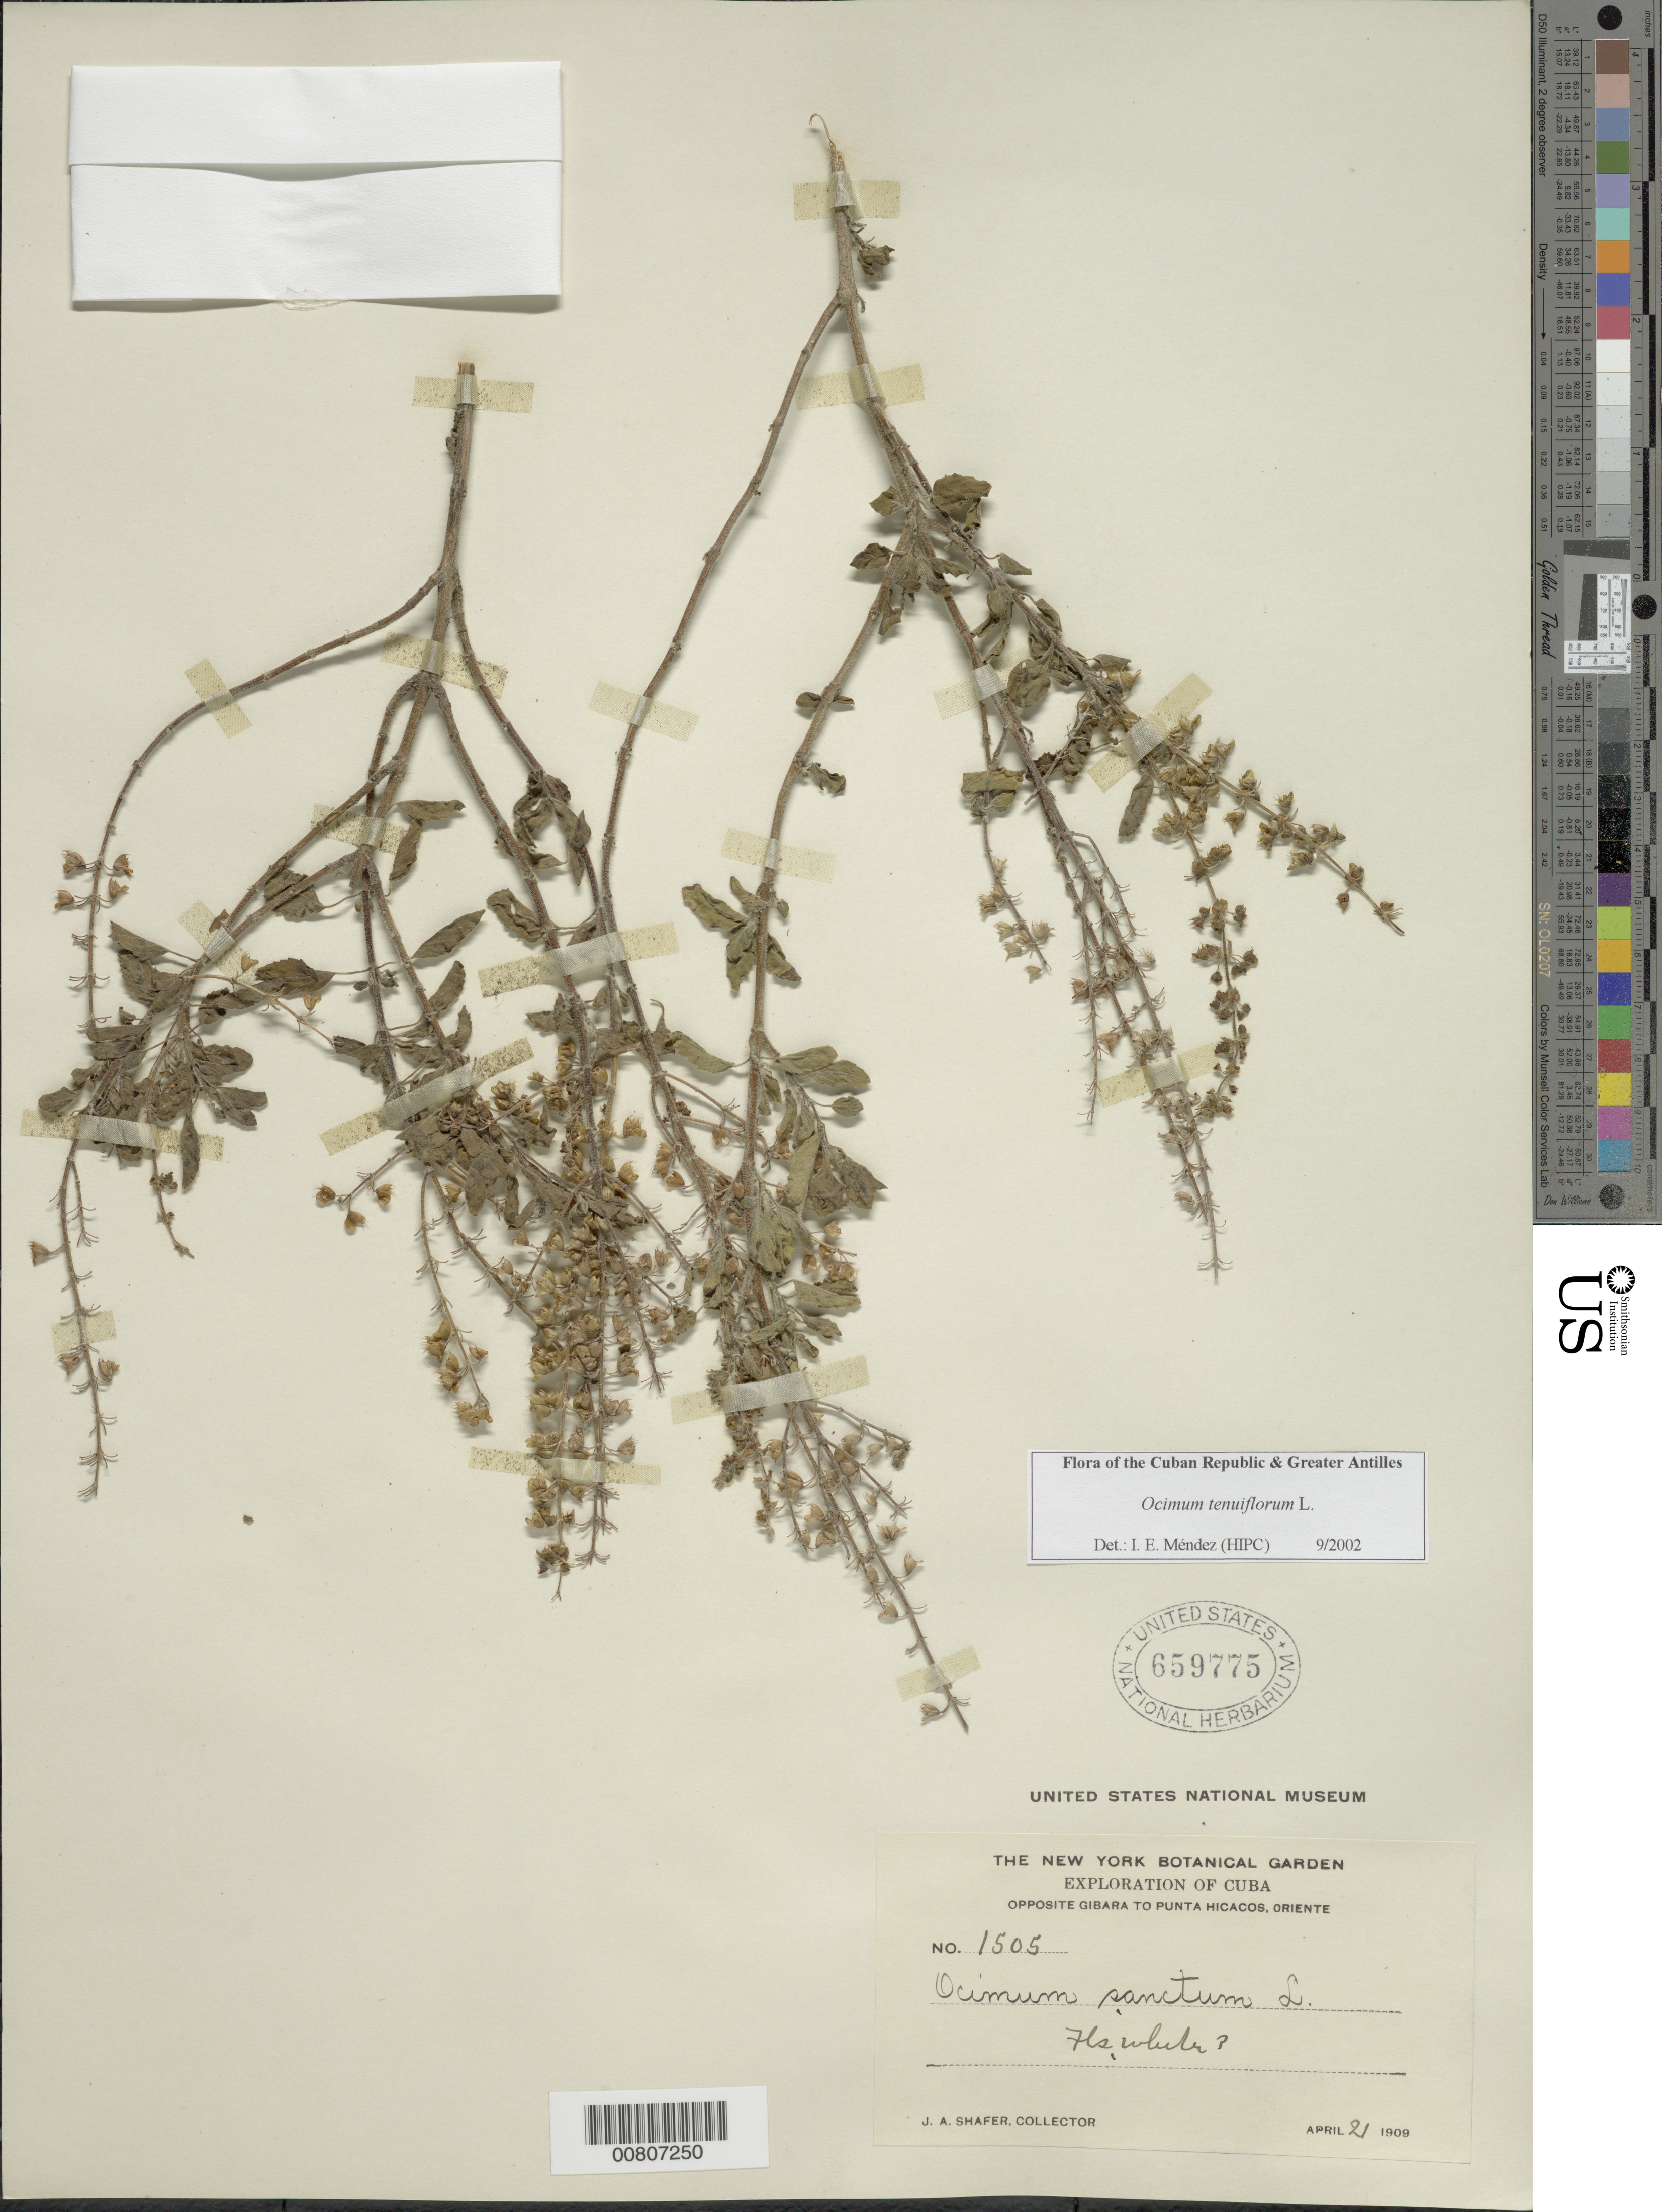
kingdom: Plantae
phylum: Tracheophyta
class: Magnoliopsida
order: Lamiales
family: Lamiaceae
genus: Ocimum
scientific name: Ocimum tenuiflorum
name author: L.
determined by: Méndez, Isidro E., (HIPC)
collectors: J. A. Shafer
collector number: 1505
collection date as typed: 21 Apr 1909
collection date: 1909-04-21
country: Cuba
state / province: Oriente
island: Cuba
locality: Gibara to Punta Hicacos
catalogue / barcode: US 659775